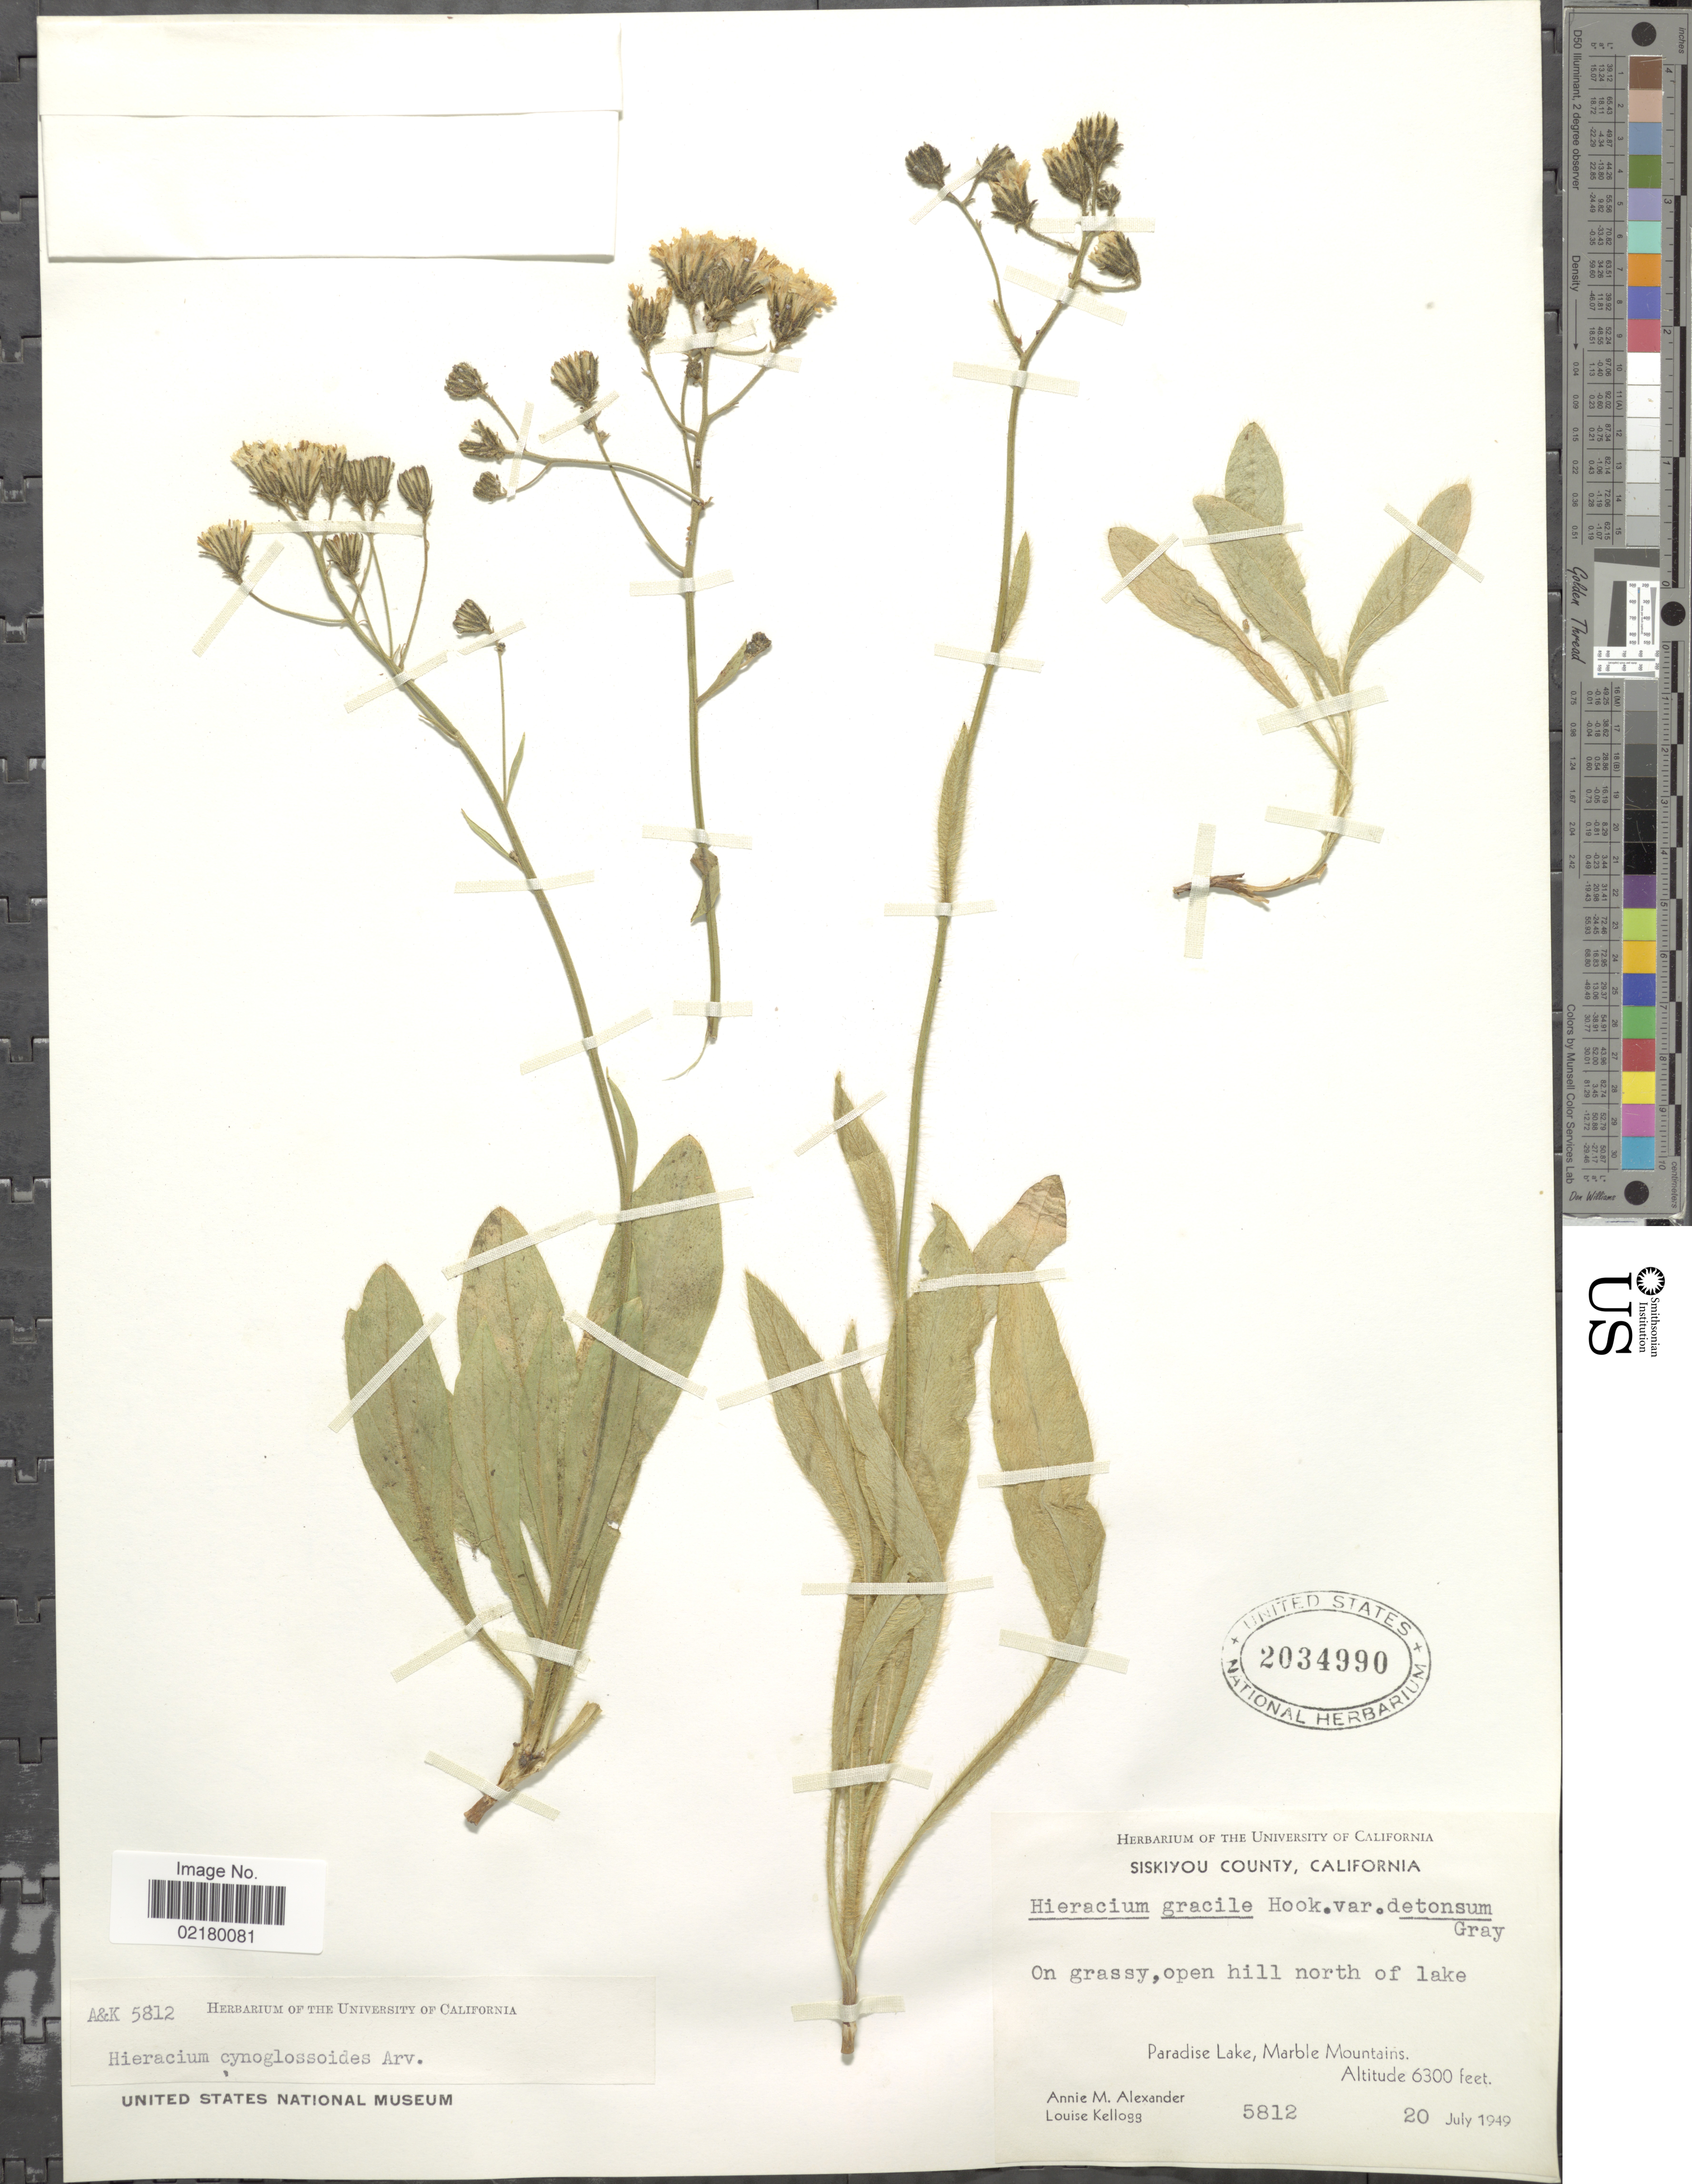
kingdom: Plantae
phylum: Tracheophyta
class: Magnoliopsida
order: Asterales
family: Asteraceae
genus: Hieracium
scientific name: Hieracium triste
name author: Willd. ex Spreng.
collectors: A. M. Alexander & L. Kellogg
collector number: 5812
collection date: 1949-07-20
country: United States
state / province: California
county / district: Siskiyou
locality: Siskiyou County, On grassy, open hill north of Lake, Paradise Lake, Marble Mountains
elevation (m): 1920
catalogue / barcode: US 2034990